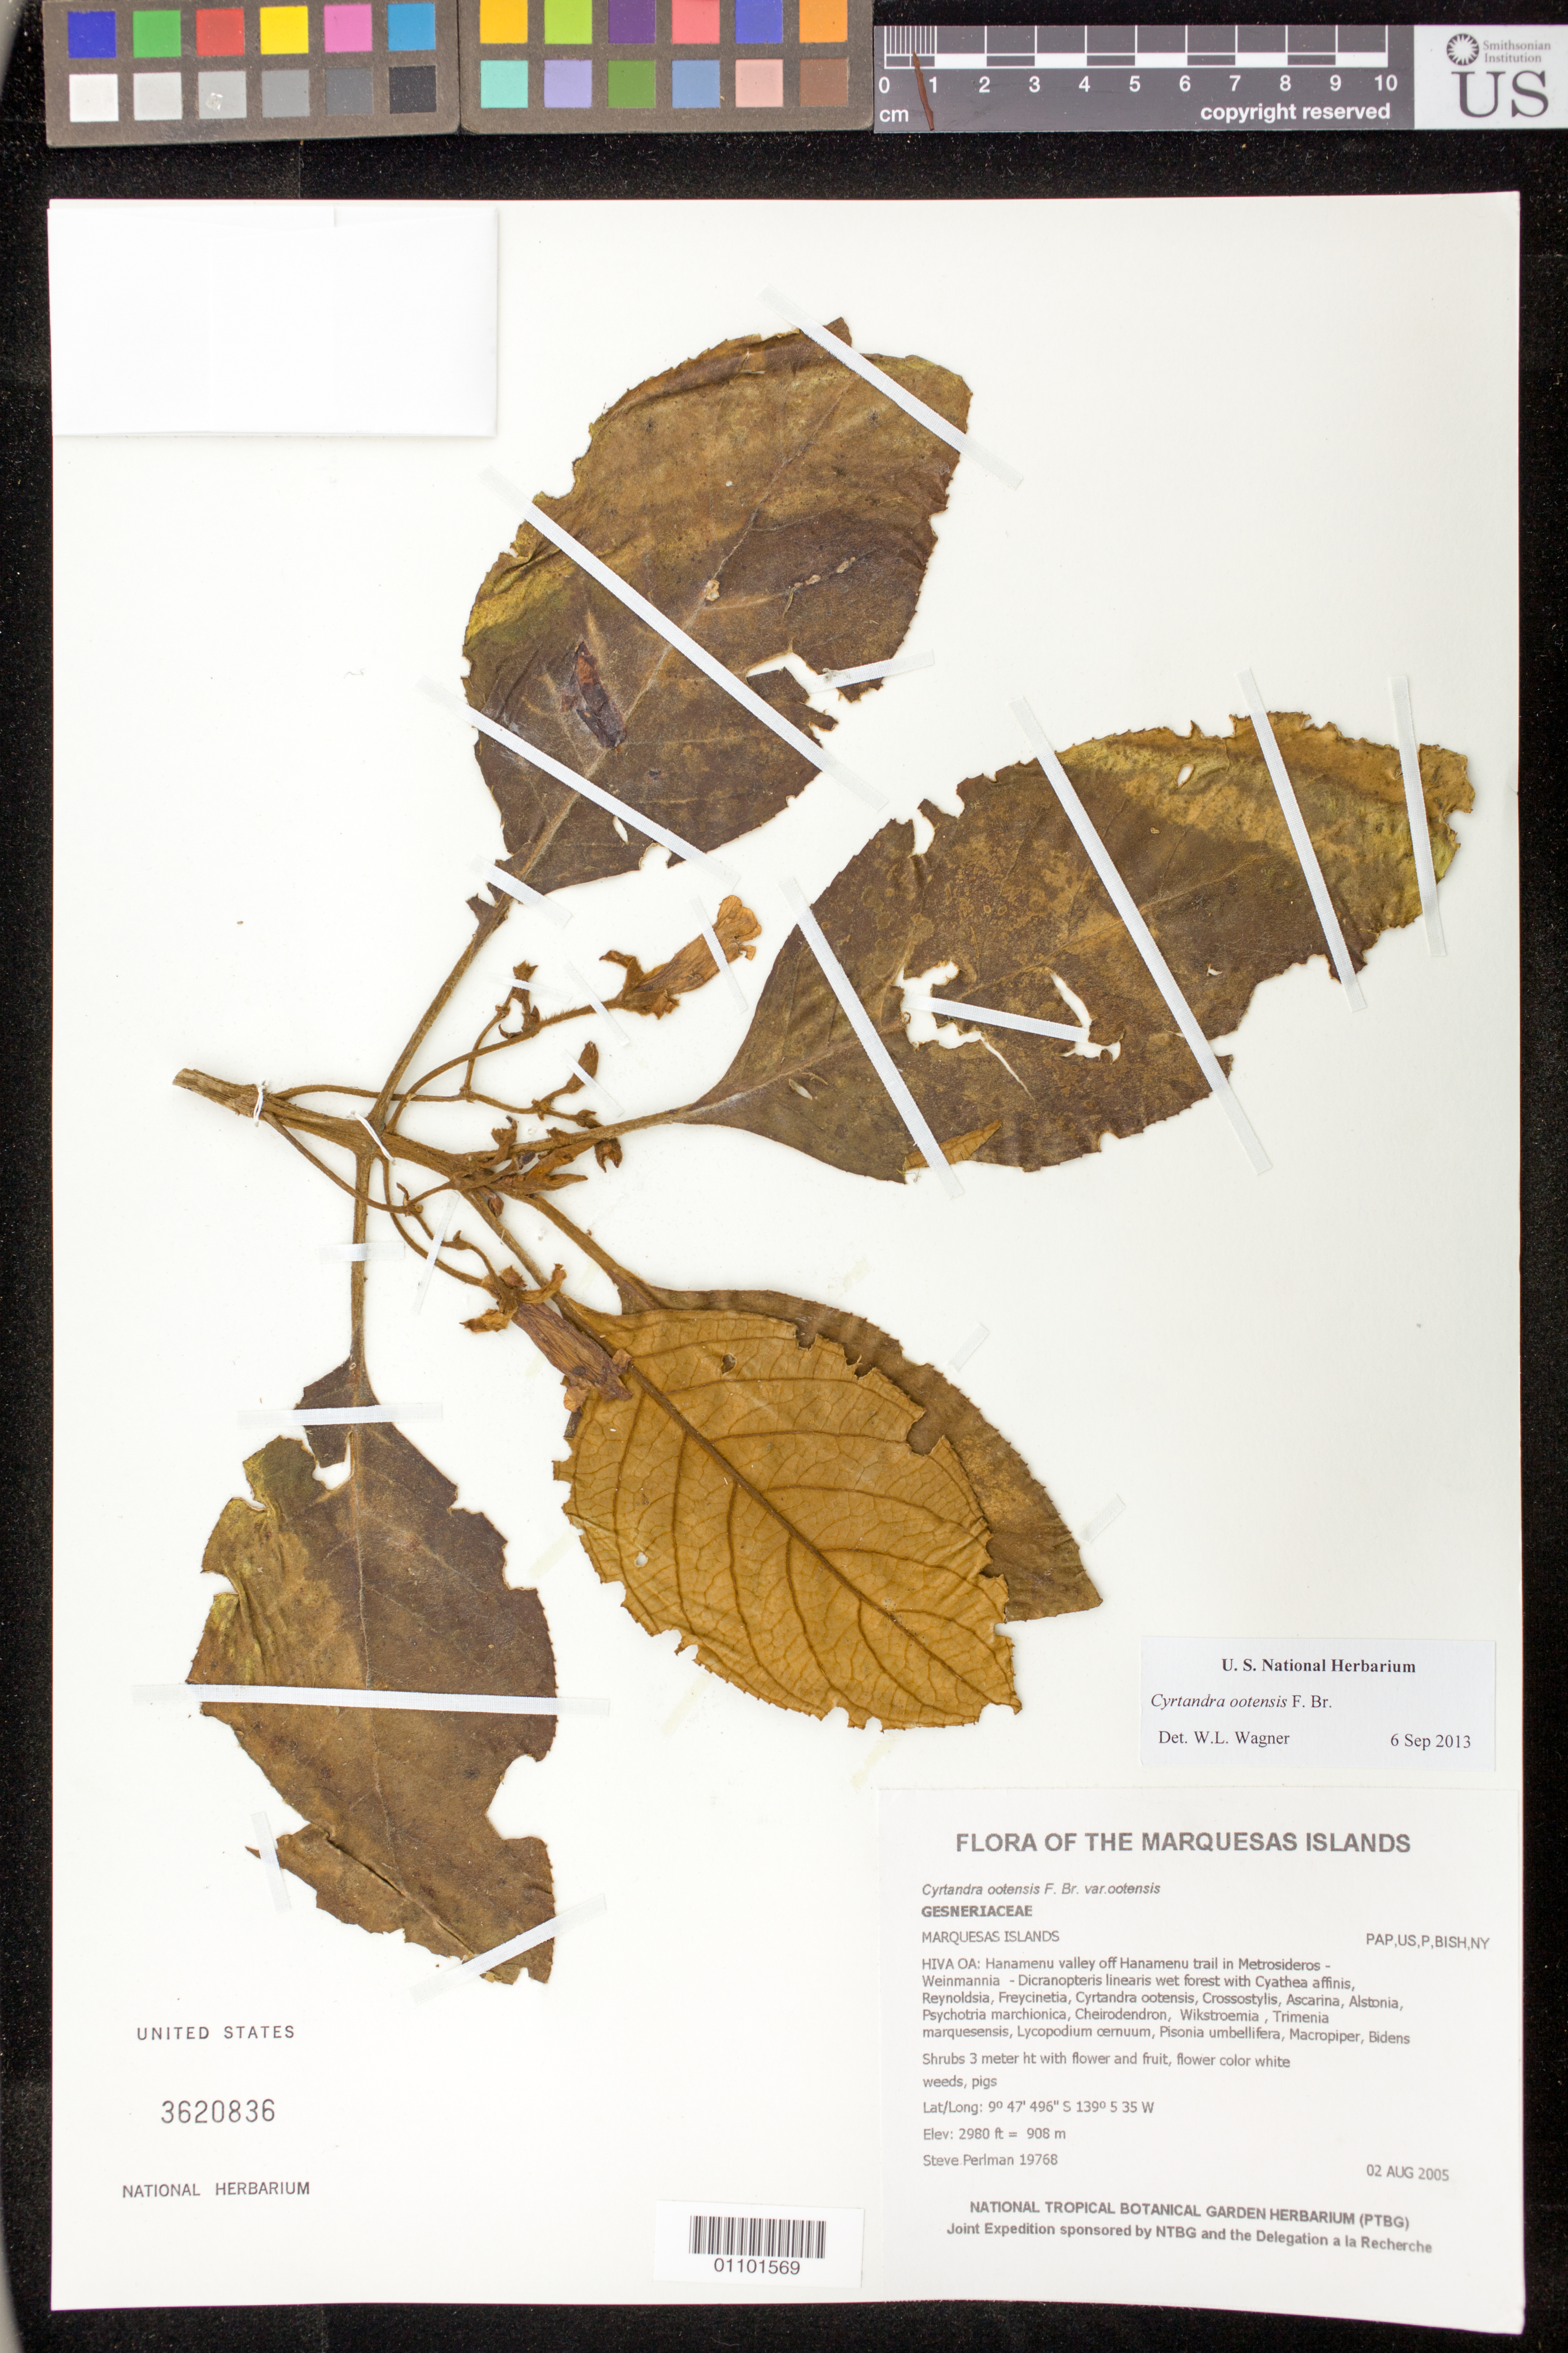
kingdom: Plantae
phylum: Tracheophyta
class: Magnoliopsida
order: Lamiales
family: Gesneriaceae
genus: Cyrtandra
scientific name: Cyrtandra ootensis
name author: F. Br.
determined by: Wagner, W. L., (BOT), Smithsonian Institution - National Museum of Natural History (UNITED STATES)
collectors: S. P. Perlman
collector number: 19768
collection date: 2005-08-02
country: French Polynesia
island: Hiva Oa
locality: Hanamenu valley off Hanamenu trail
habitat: Metrosideros - Weinmannia - Dicranopteris linearis wet forest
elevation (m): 908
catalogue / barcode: US 3620836